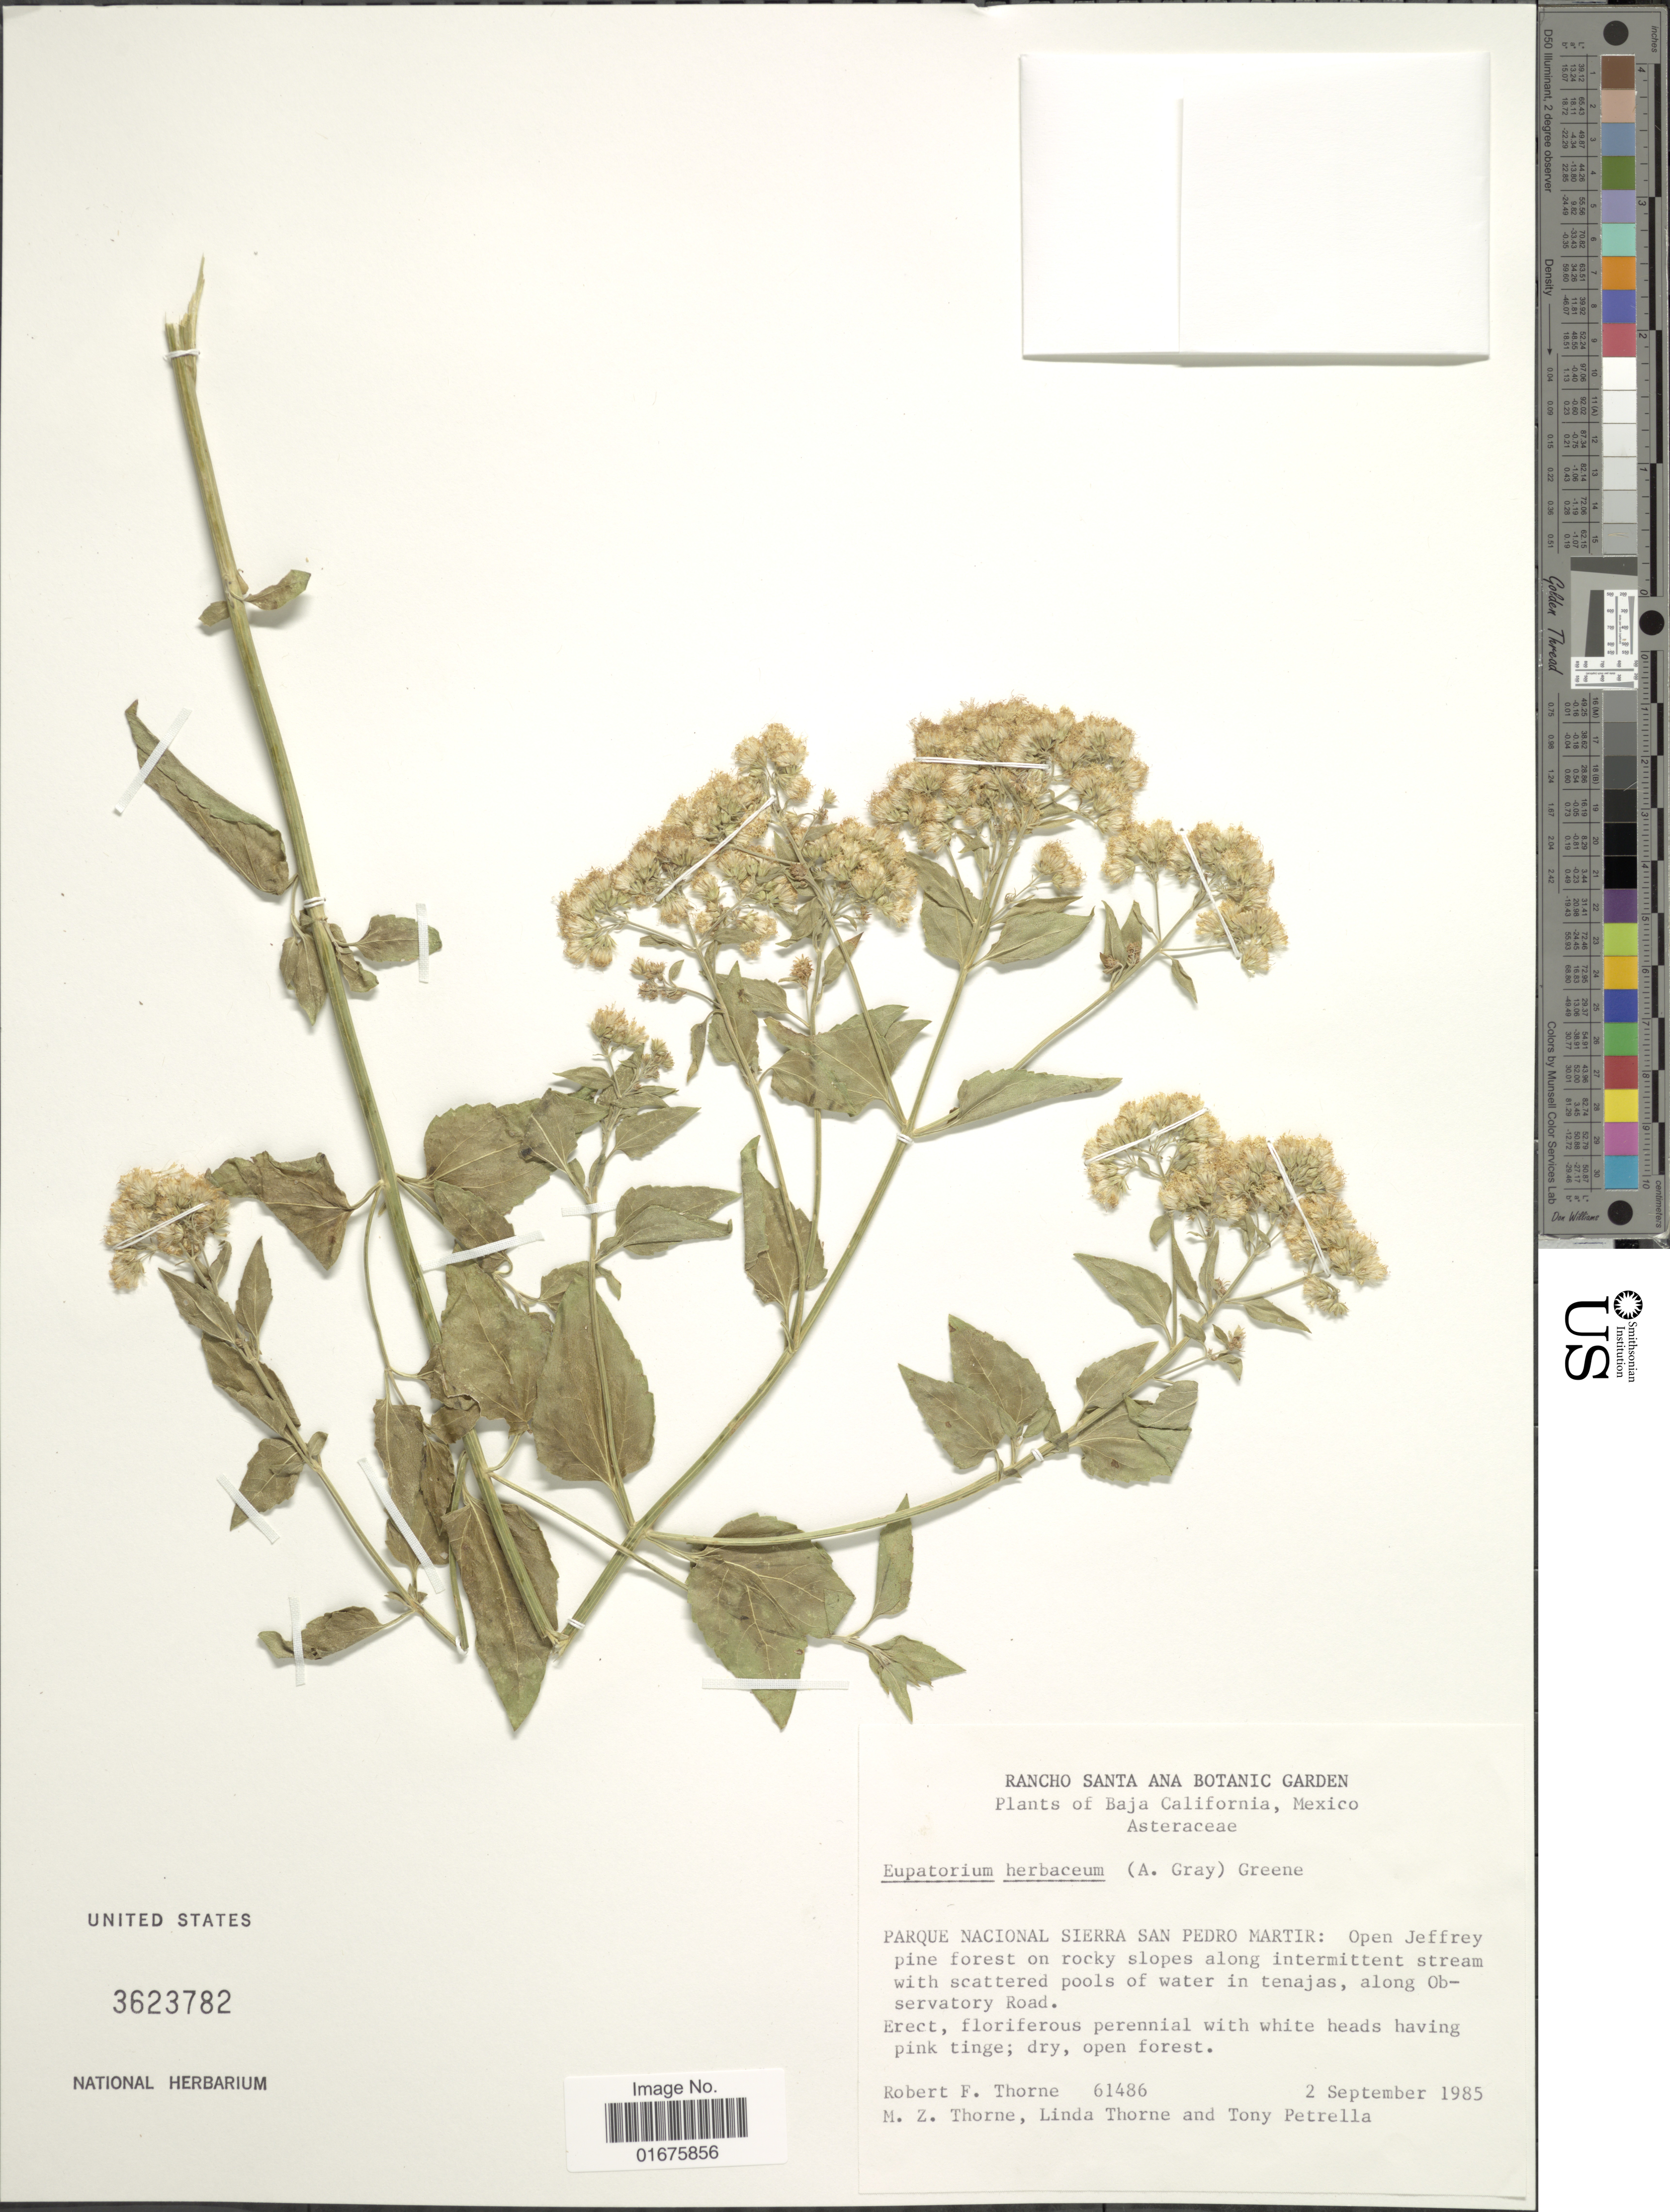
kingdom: Plantae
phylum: Tracheophyta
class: Magnoliopsida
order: Asterales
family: Asteraceae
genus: Ageratina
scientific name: Ageratina herbacea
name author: (A. Gray) R.M. King & H. Rob.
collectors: R. F. Thorne, M. Thorne, L. Thorne & T. Petrella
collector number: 61486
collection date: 1985-09-02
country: Mexico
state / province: Baja California Norte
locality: Steraceae, Parque Nacional Sierra San Pedro Martir: open Jeffrey pine forest on rocky slopes along intermittent stream with scattered pool of water in tenajas, along Observatory Road, dry, open forest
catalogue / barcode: US 3623782